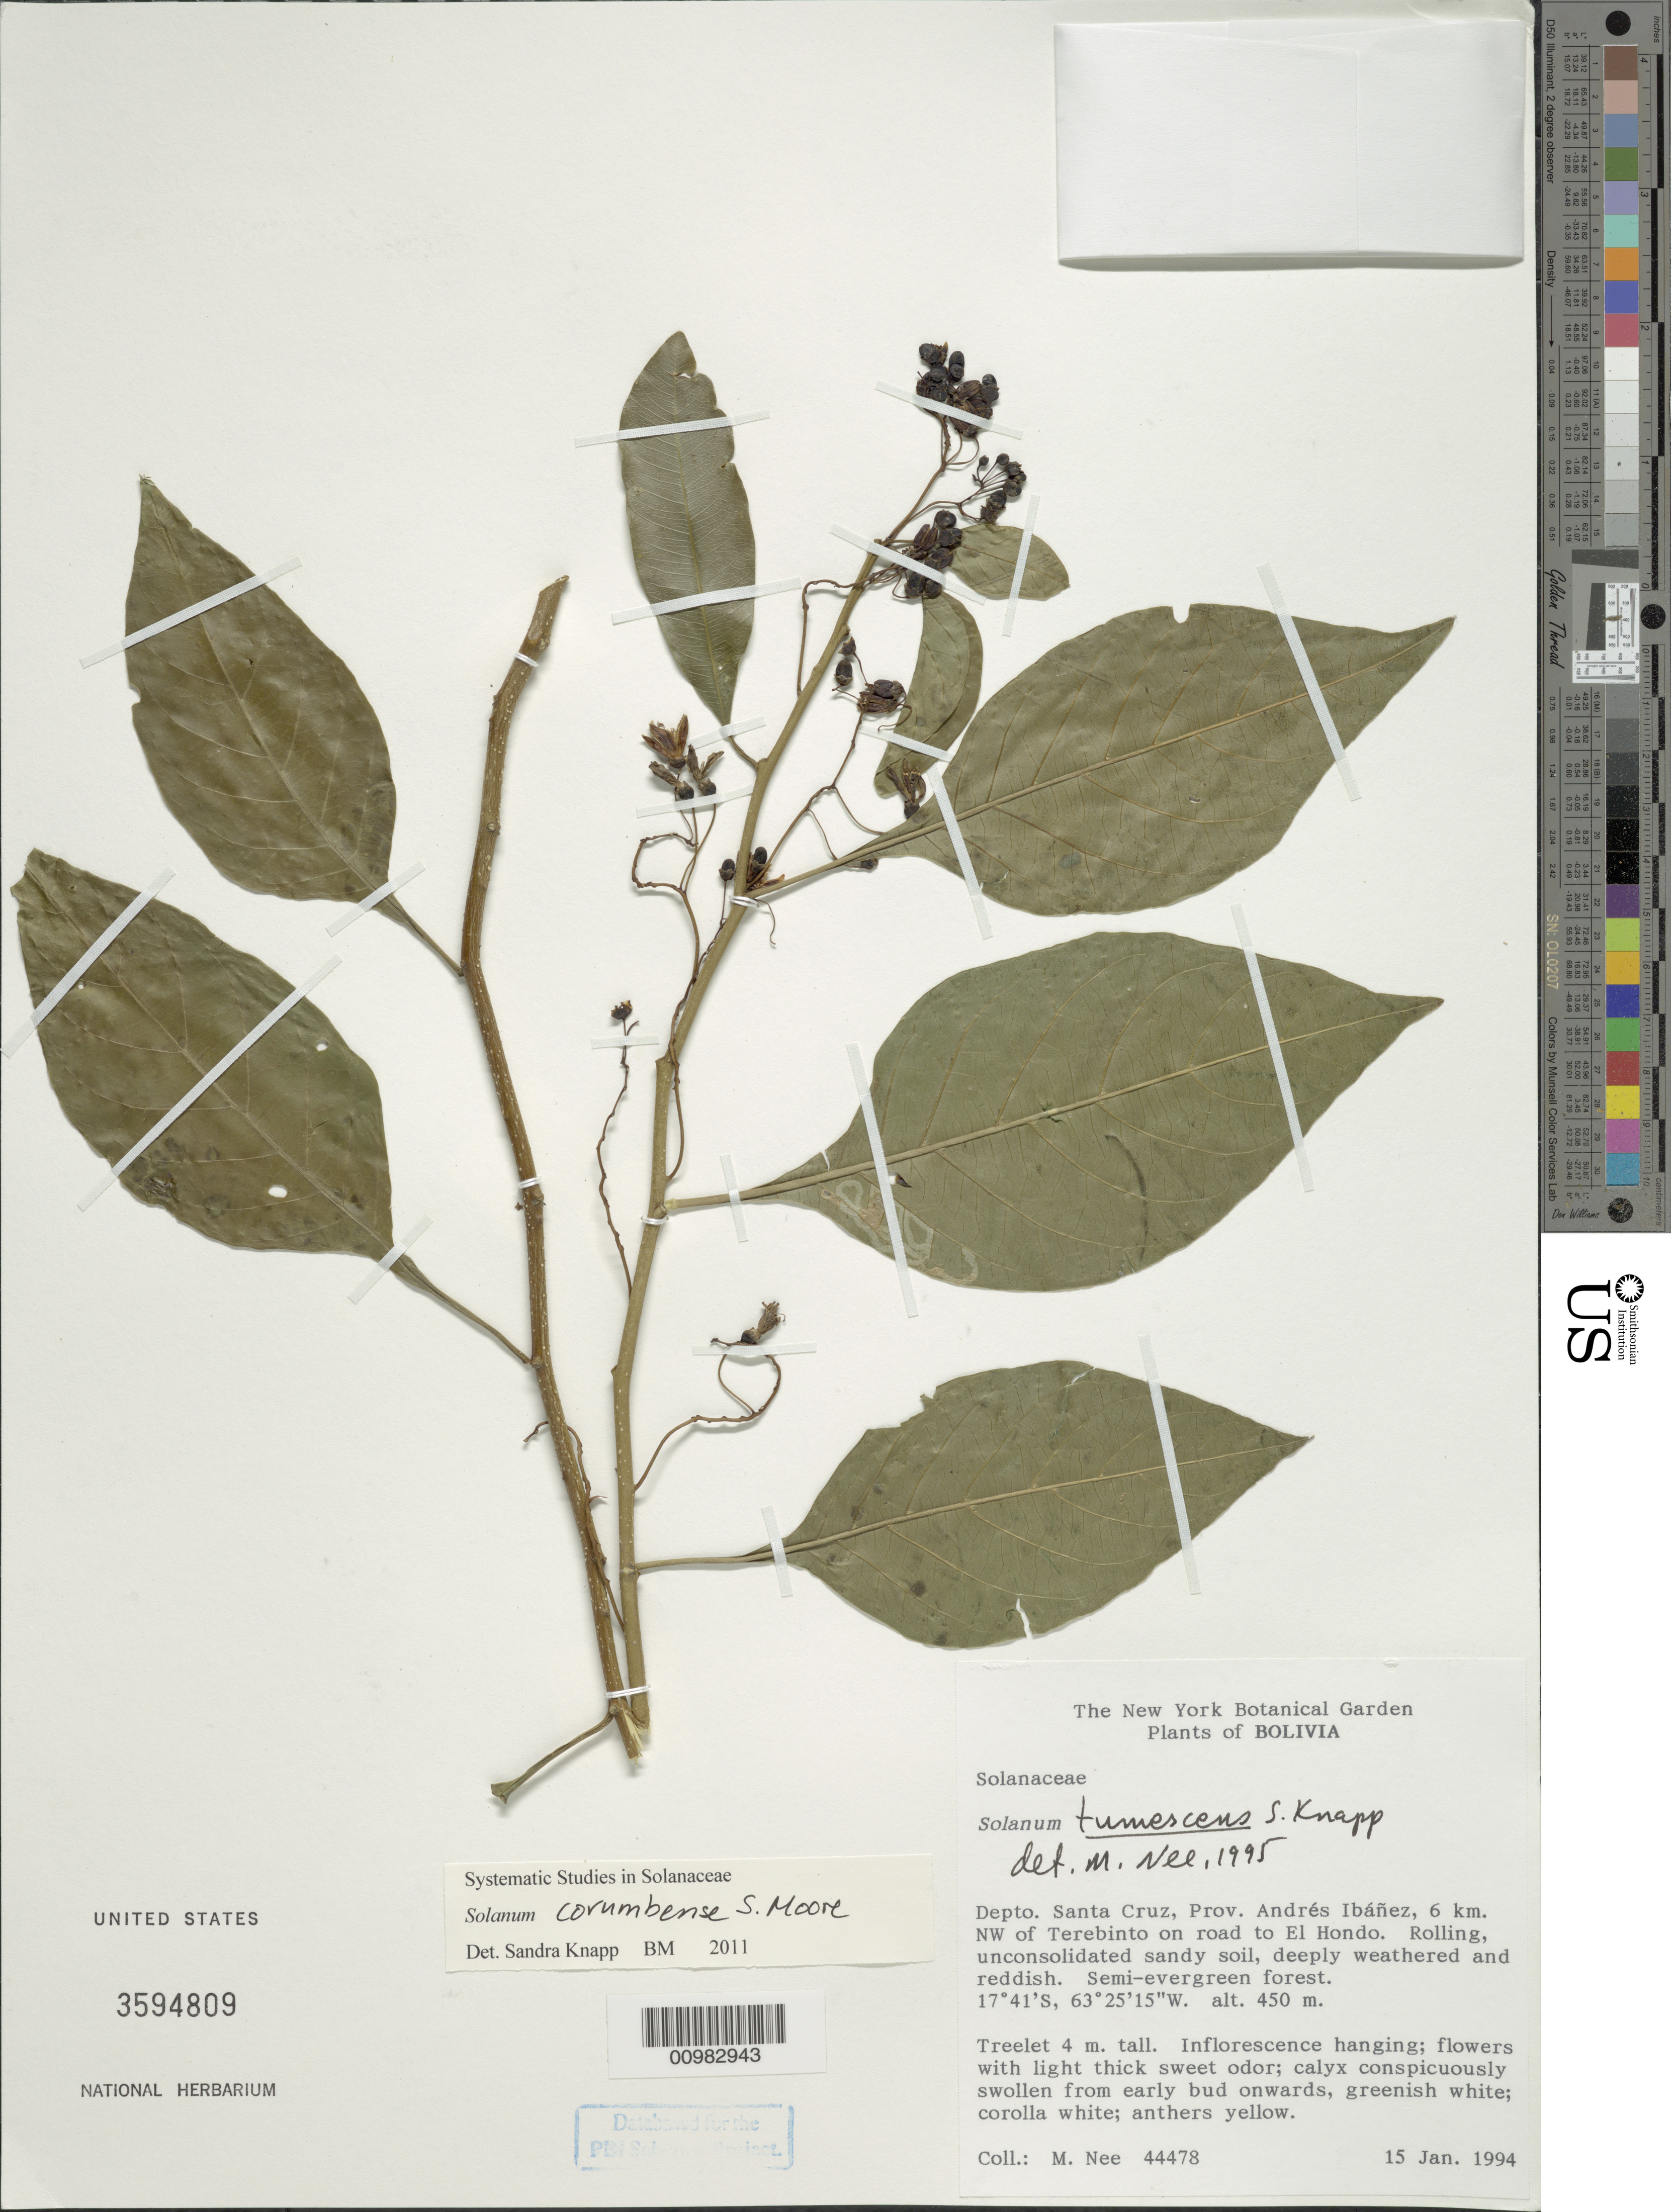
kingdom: Plantae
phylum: Tracheophyta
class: Magnoliopsida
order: Solanales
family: Solanaceae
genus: Solanum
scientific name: Solanum corumbense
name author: S. Moore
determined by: Knapp, S. D.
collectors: M. Nee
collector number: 44478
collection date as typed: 15 Jan 1994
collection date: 1994-01-15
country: Bolivia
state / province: Santa Cruz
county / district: Andrés Ibáñez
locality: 6 km. NW of Terebinto on road to El Hondo.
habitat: Rolling, unconsolidated sandy soil, deeply weathered and reddish. Semi-evergreen forest.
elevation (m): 450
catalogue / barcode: US 3594809